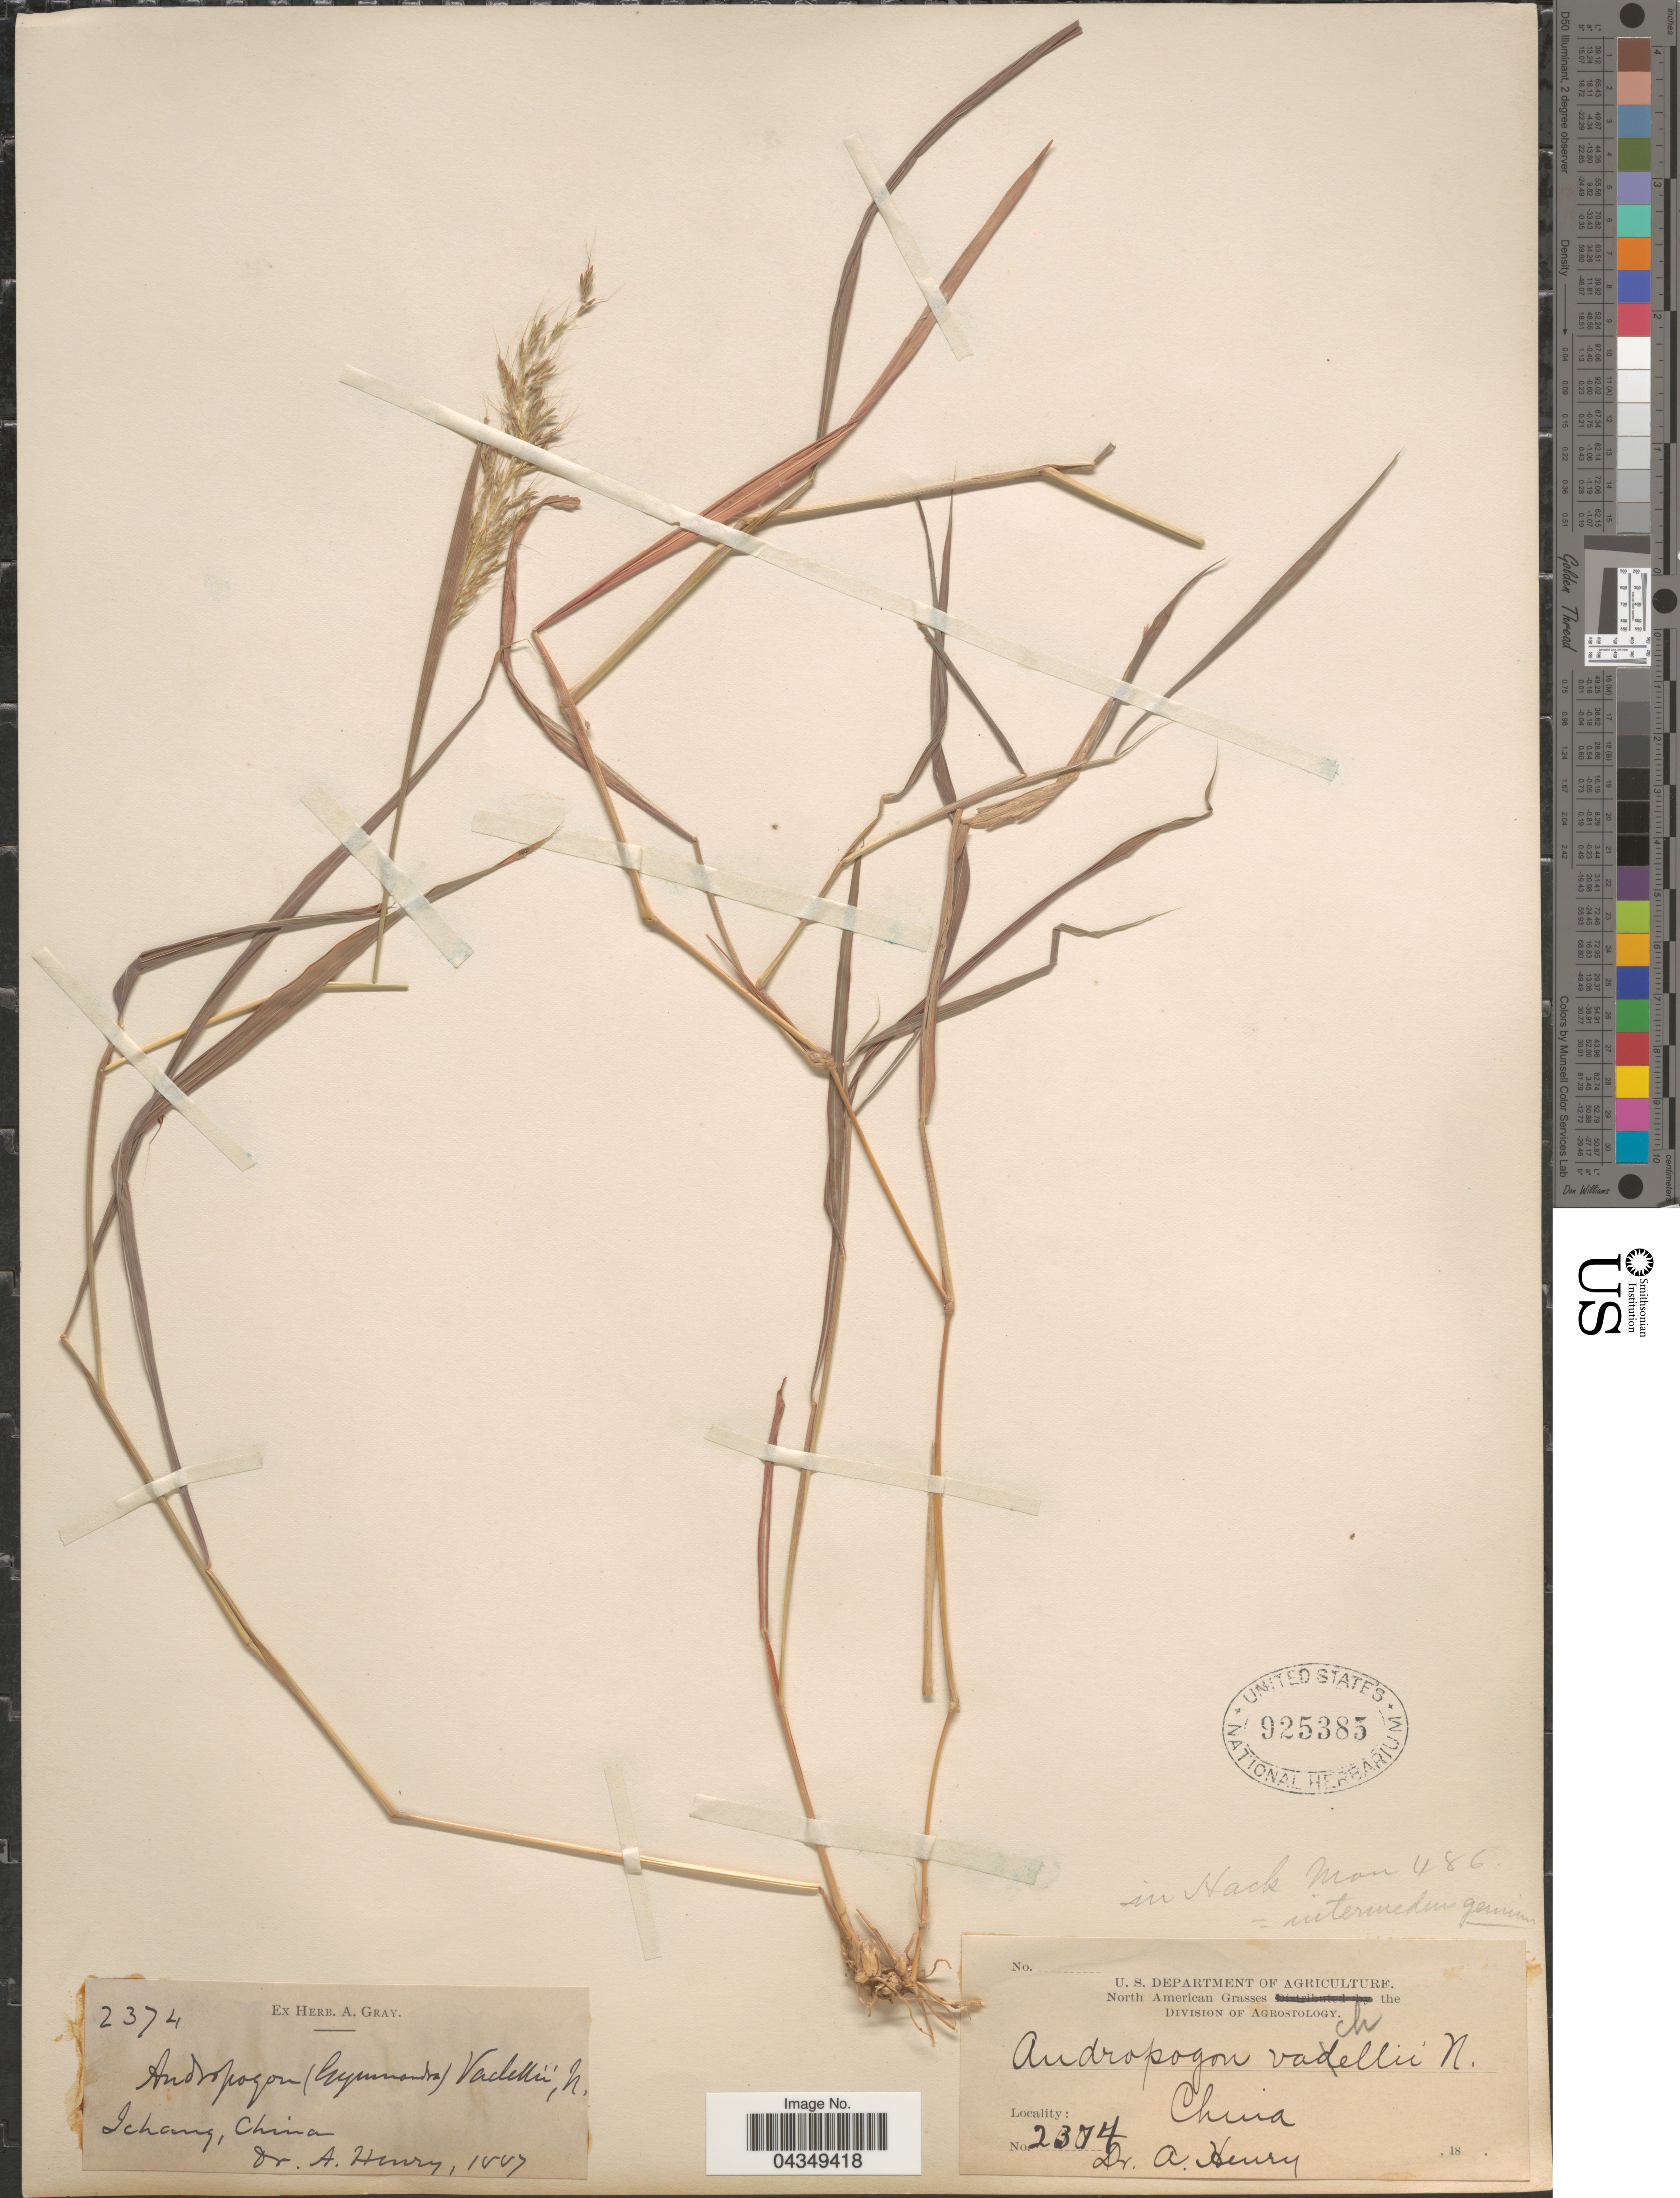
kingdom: Plantae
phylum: Tracheophyta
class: Liliopsida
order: Poales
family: Poaceae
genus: Capillipedium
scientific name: Capillipedium assimile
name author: (Steud.) A. Camus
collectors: A. Henry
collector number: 2374/1007?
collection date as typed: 18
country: China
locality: Tchang.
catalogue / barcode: US 925385